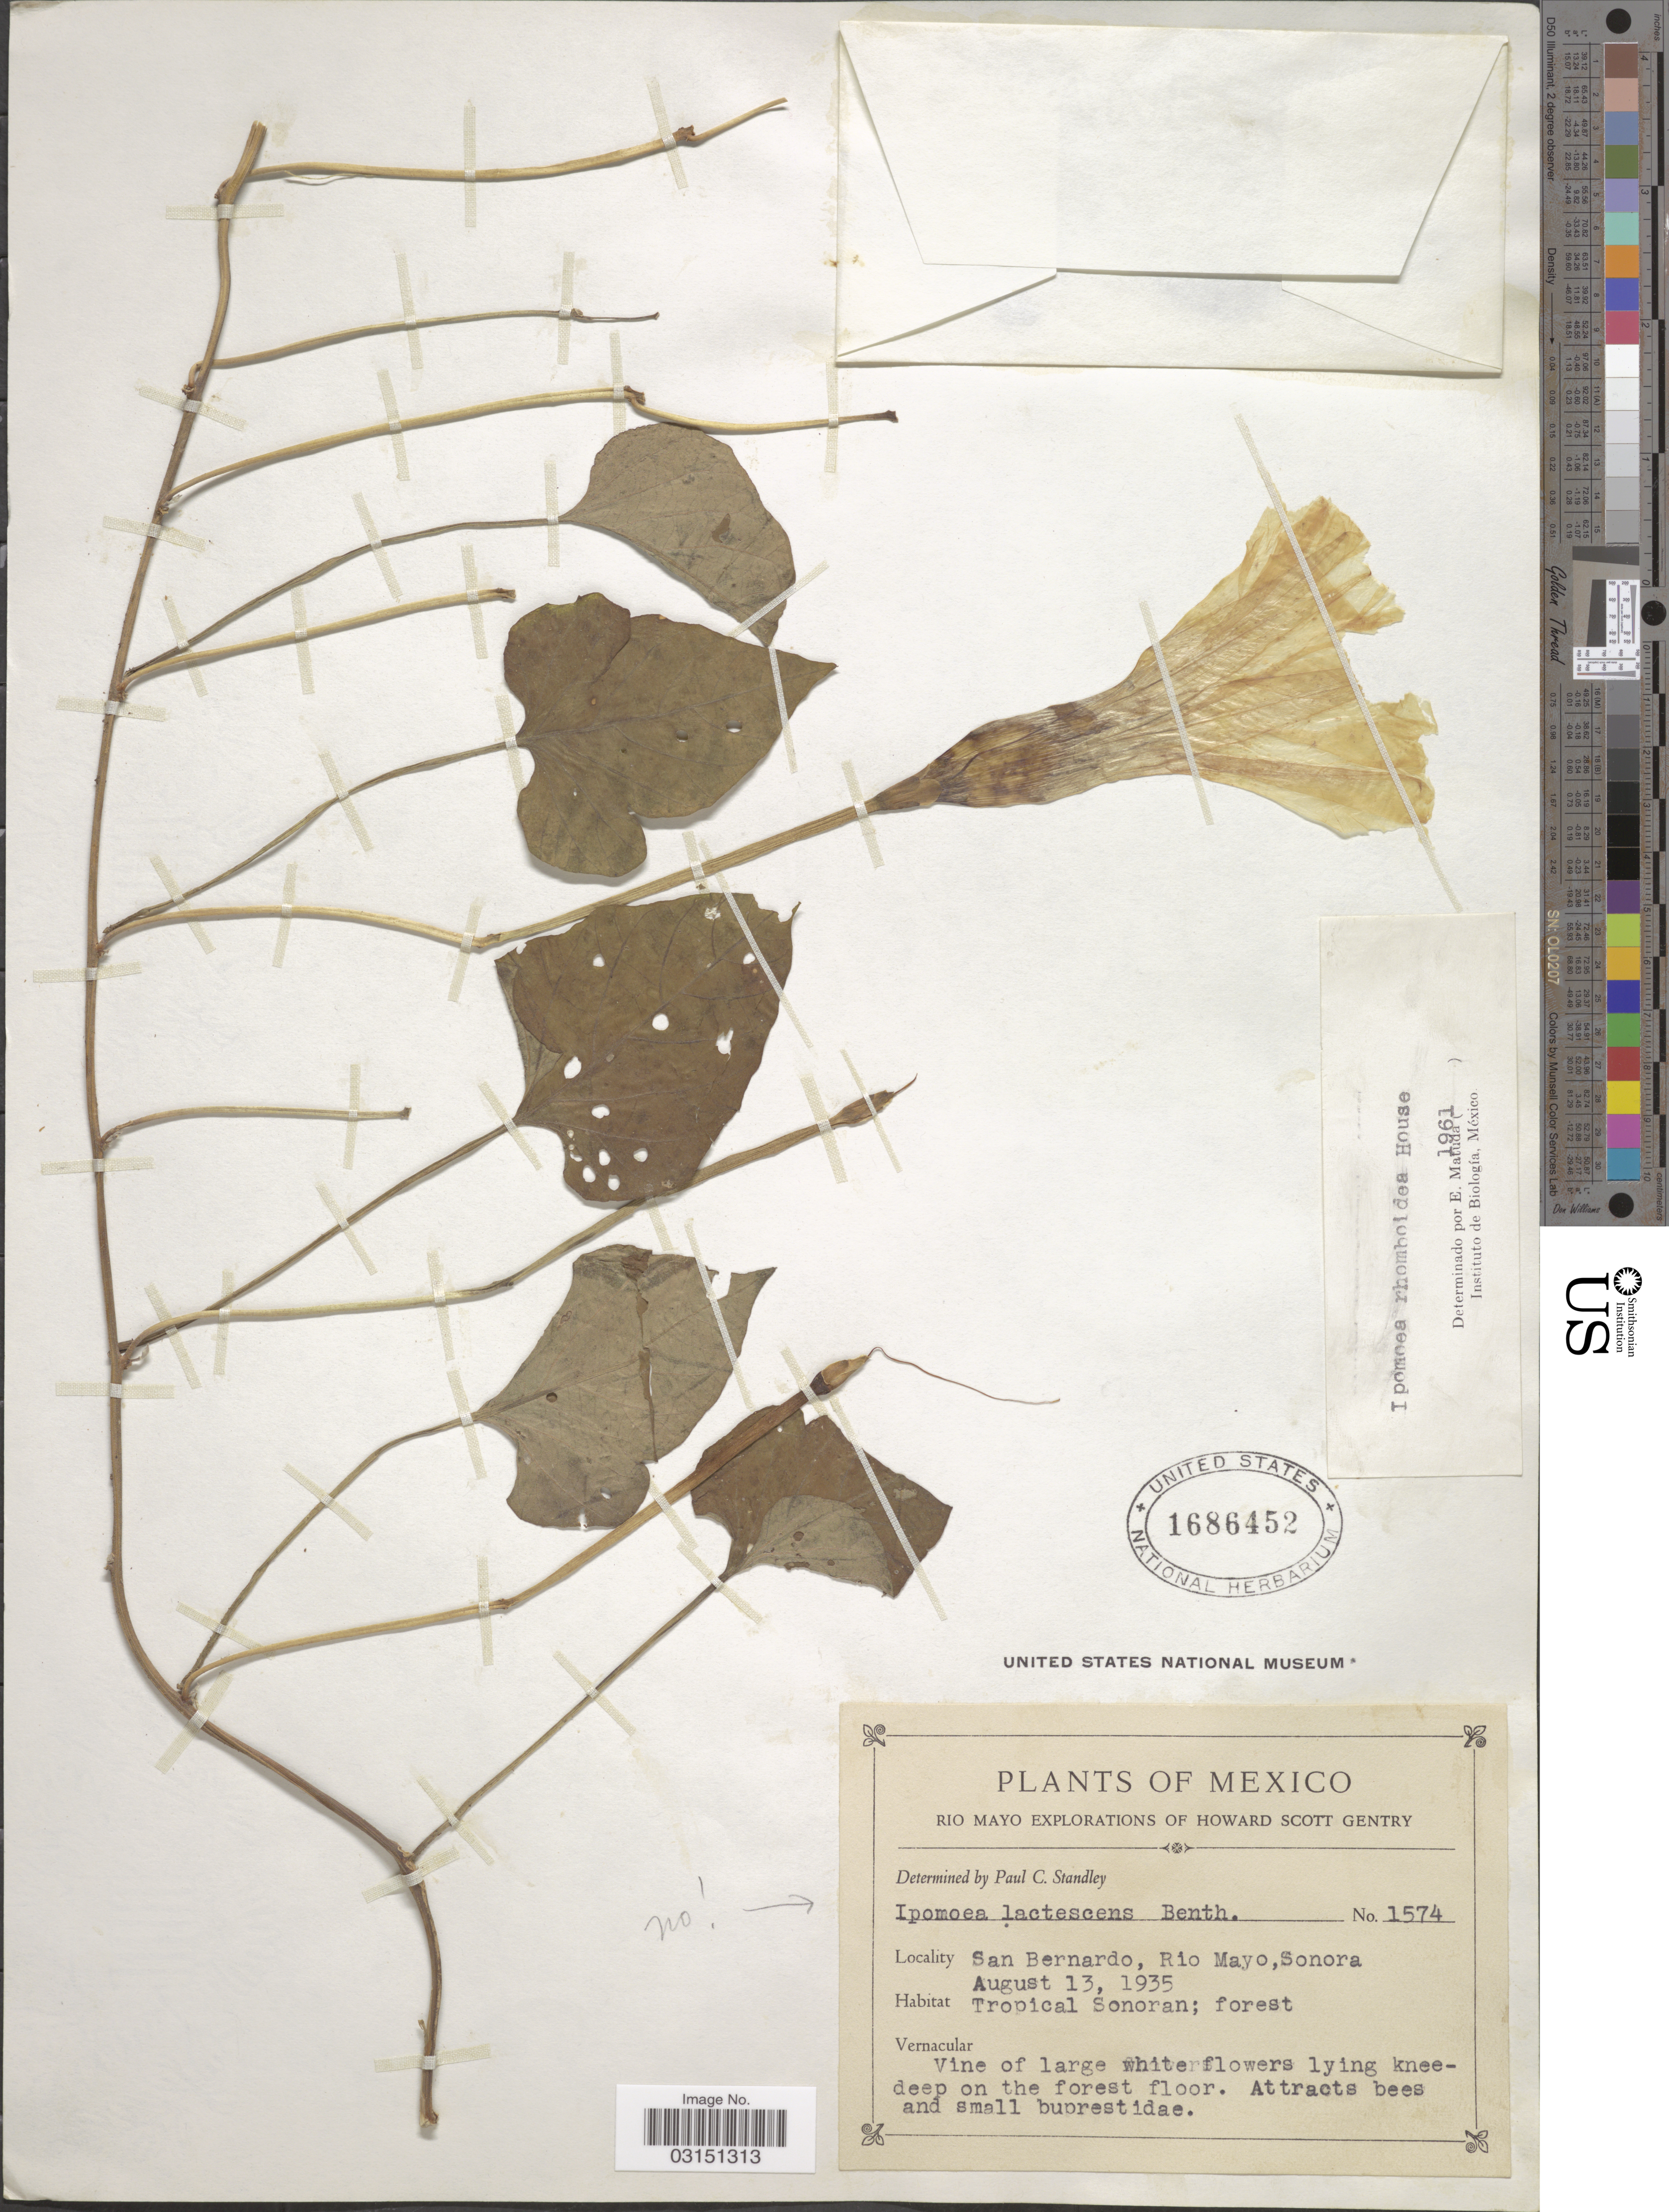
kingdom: Plantae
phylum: Tracheophyta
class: Magnoliopsida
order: Solanales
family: Convolvulaceae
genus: Ipomoea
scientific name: Ipomoea scopulorum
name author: Brandegee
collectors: H. S. Gentry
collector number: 1574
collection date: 1935-08-13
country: Mexico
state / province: Sonora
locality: San Bernardo, Rio Mayo.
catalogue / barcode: US 1686452